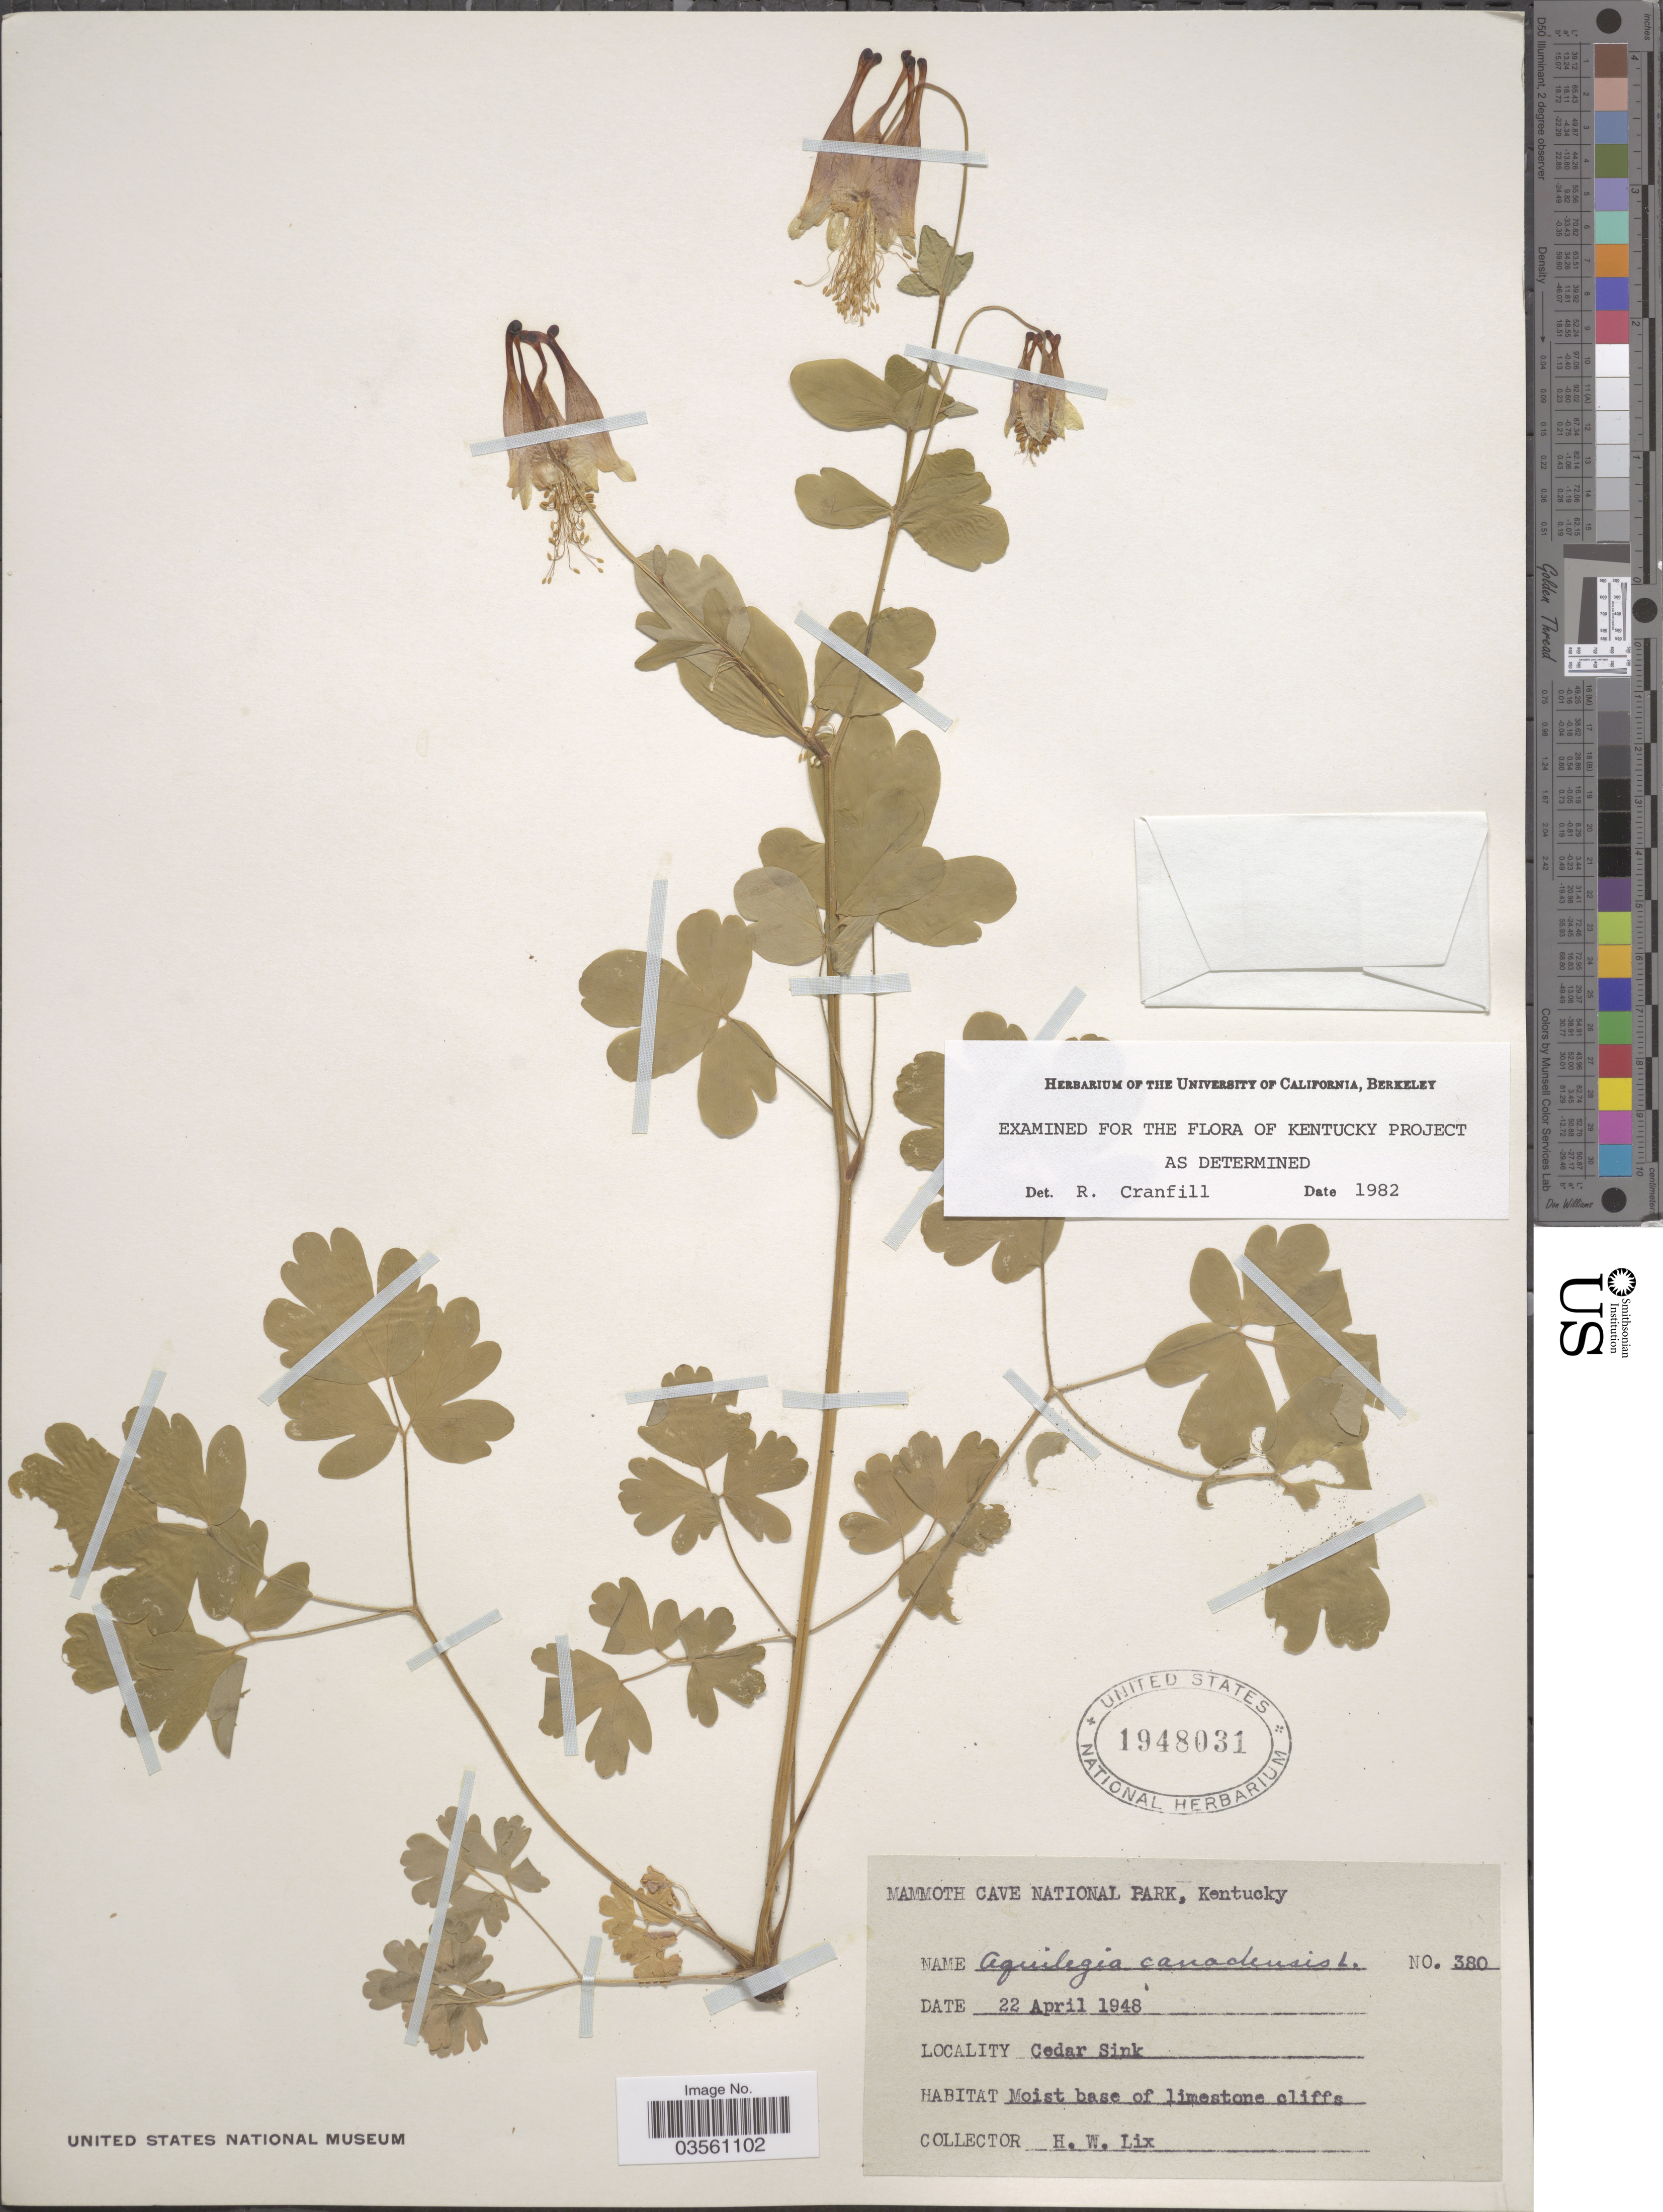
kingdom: Plantae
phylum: Tracheophyta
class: Magnoliopsida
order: Ranunculales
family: Ranunculaceae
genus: Aquilegia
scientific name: Aquilegia canadensis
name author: L.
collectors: H. W. Lix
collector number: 380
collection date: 1948-04-22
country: United States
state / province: Kentucky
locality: Mammoth Cave National Park.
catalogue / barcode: US 1948031